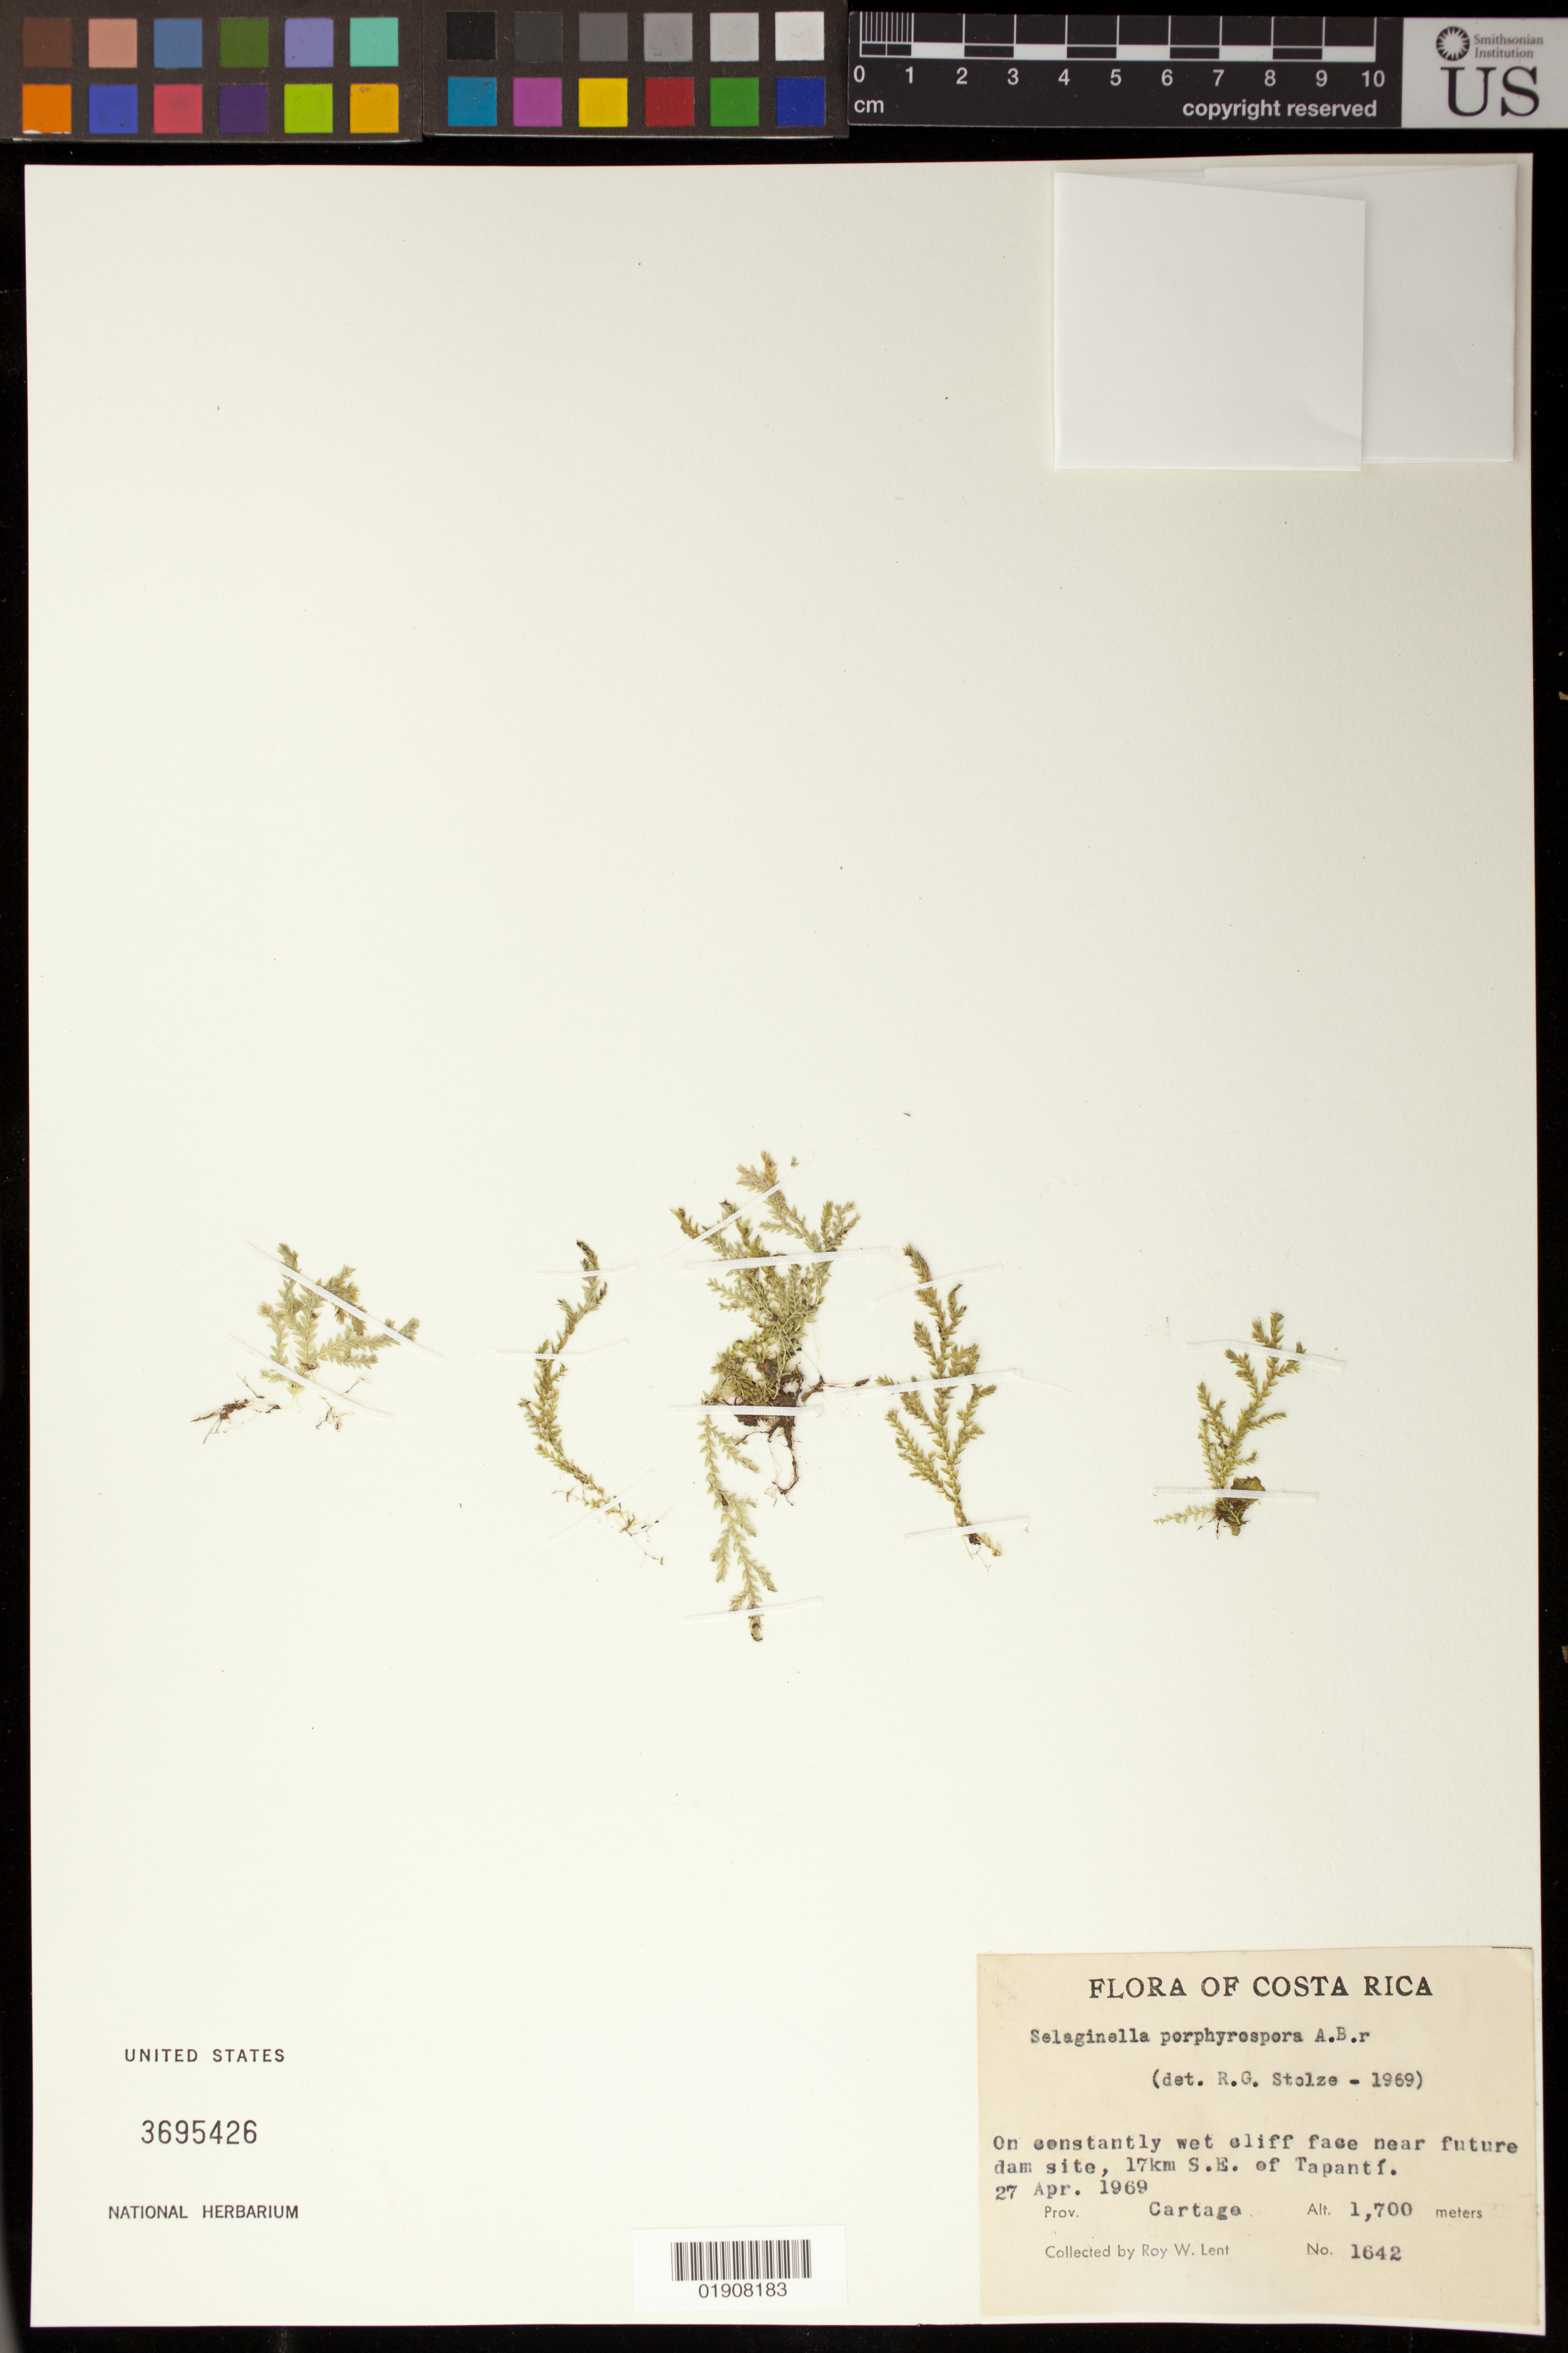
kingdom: Plantae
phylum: Tracheophyta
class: Lycopodiopsida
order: Selaginellales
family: Selaginellaceae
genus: Selaginella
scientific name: Selaginella porphyrospora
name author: A. Braun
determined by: Stolze, R. G.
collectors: R. W. Lent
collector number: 1642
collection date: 1969-04-27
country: Costa Rica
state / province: Cartago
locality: Near future dam site, 17 km S.E. of Tapantí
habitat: Wet cliff face.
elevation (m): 1700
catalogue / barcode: US 3695426